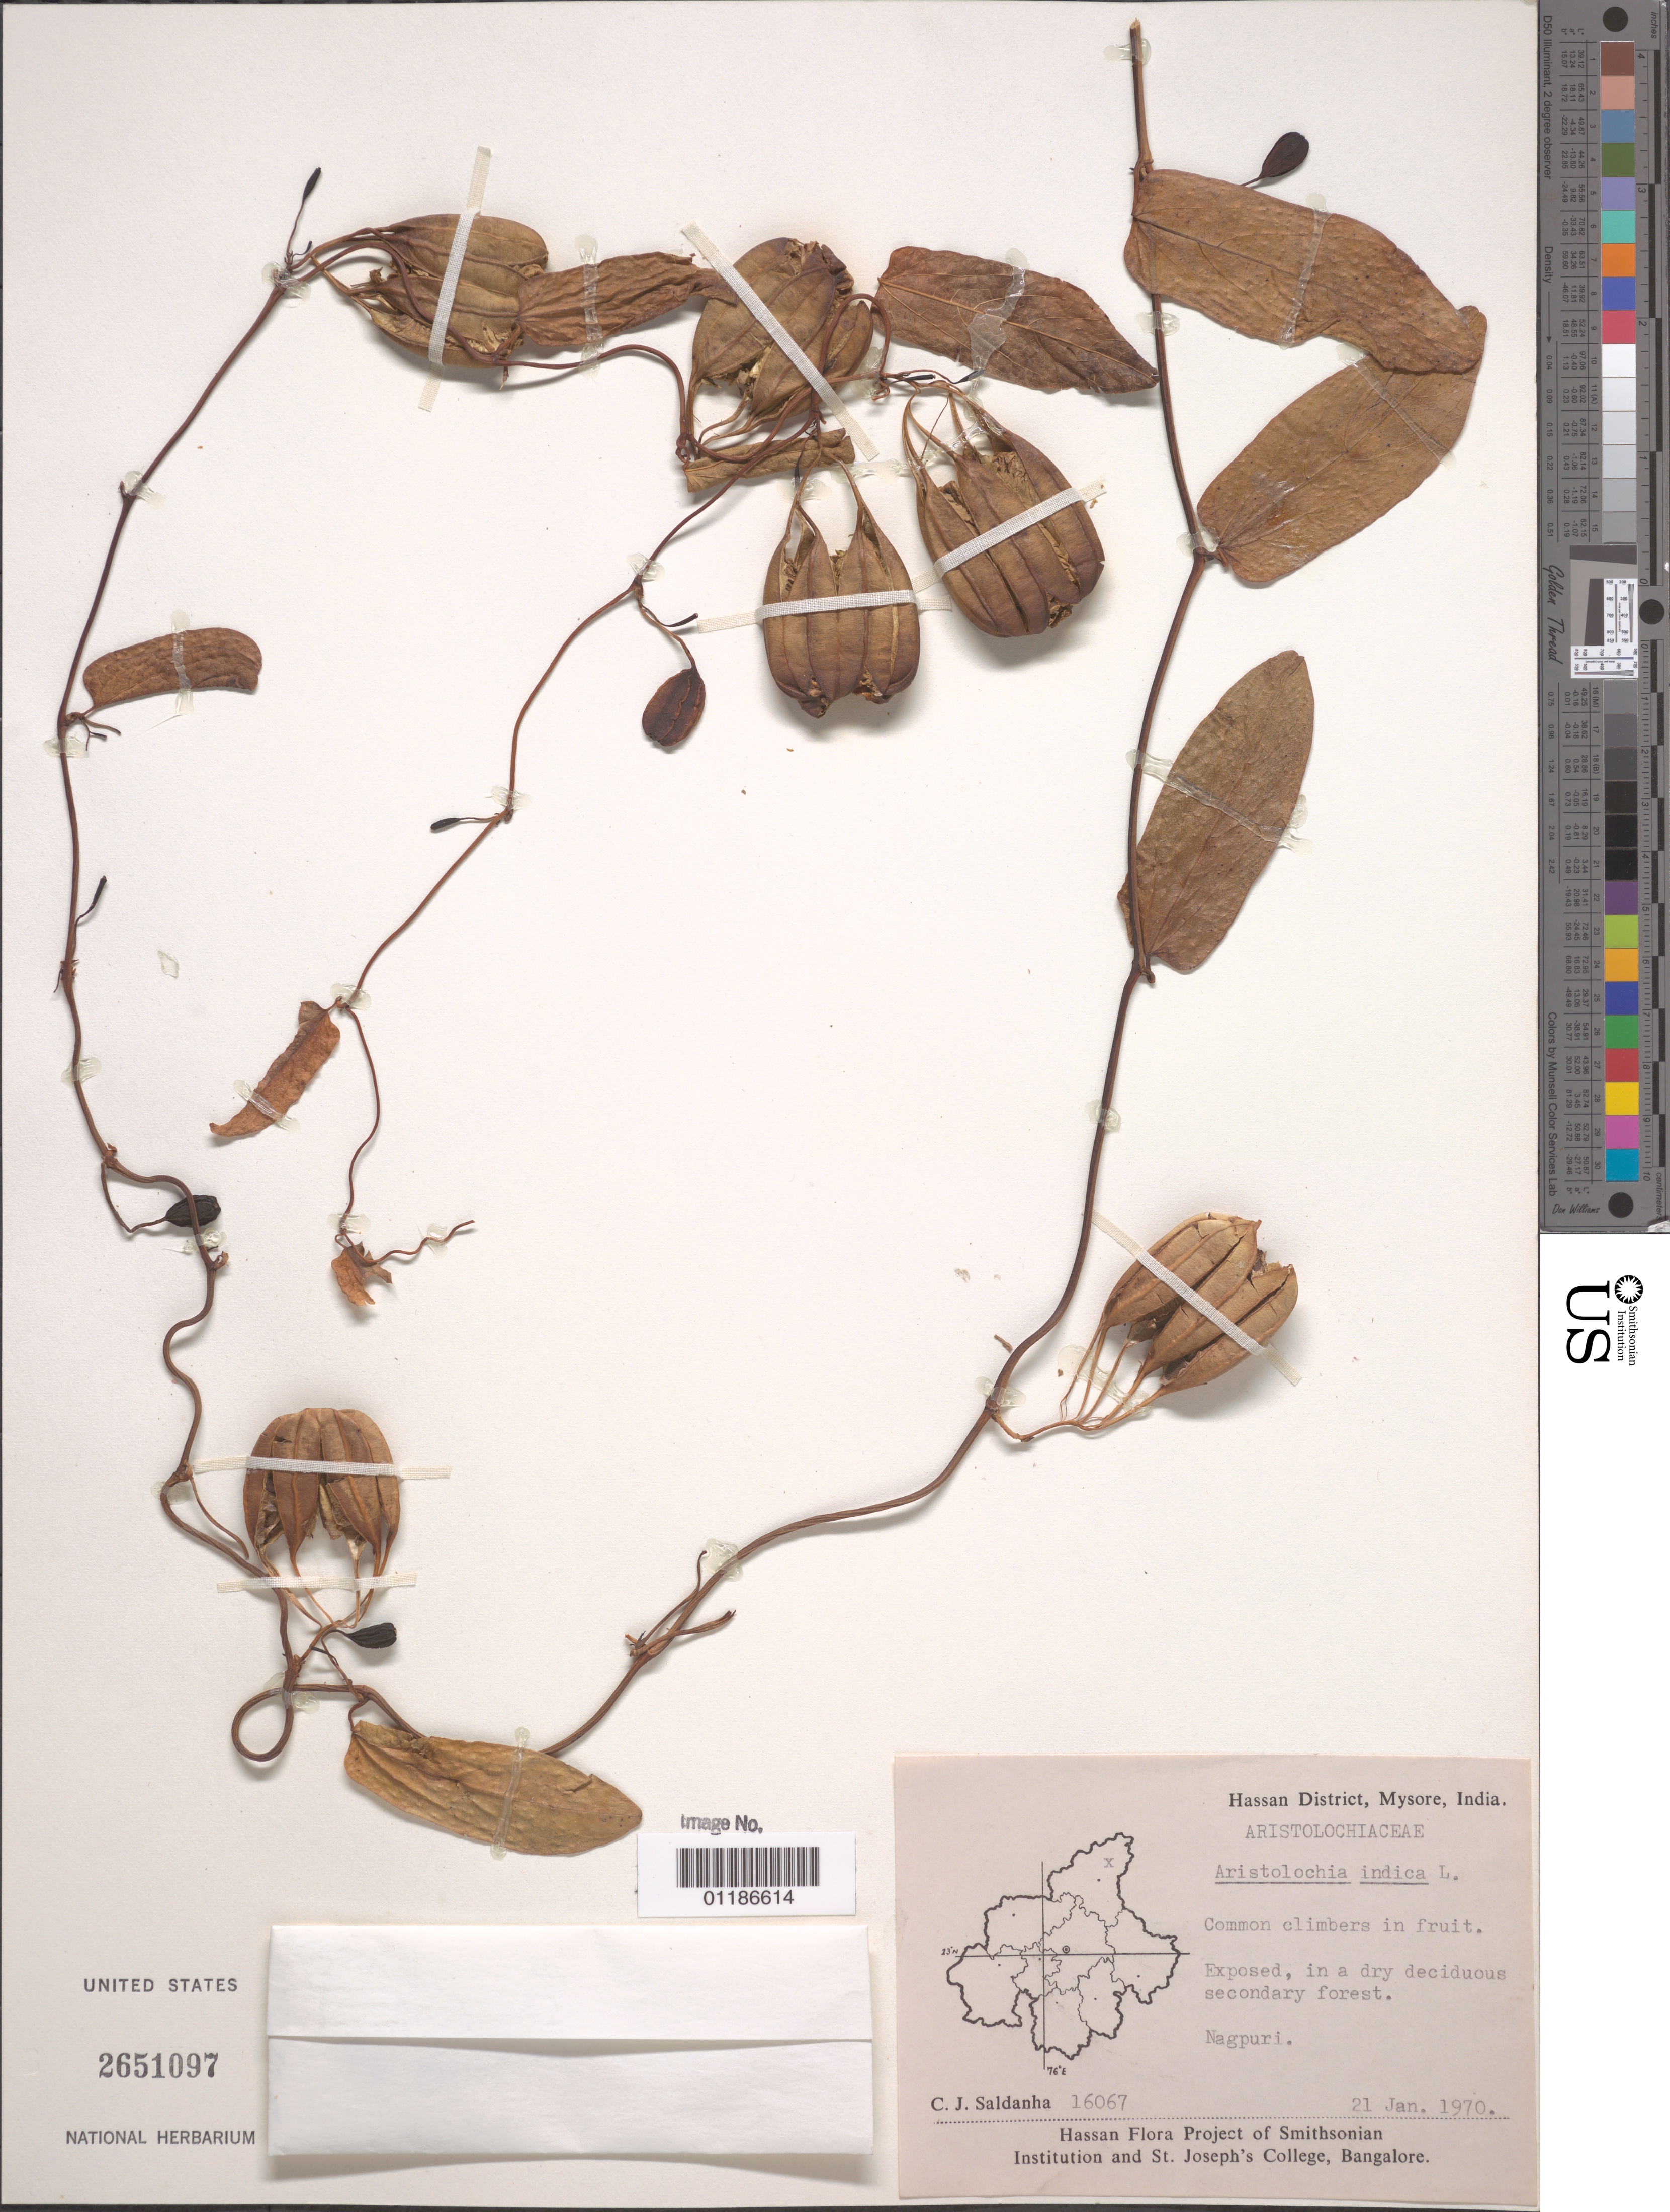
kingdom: Plantae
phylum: Tracheophyta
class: Magnoliopsida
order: Piperales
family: Aristolochiaceae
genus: Aristolochia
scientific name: Aristolochia indica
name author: L.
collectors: C. J. Saldanha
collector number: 16067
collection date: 1970-01-21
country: India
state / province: Karnataka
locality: Hassan District, Mysore: Nagpuri.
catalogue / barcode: US 2651097